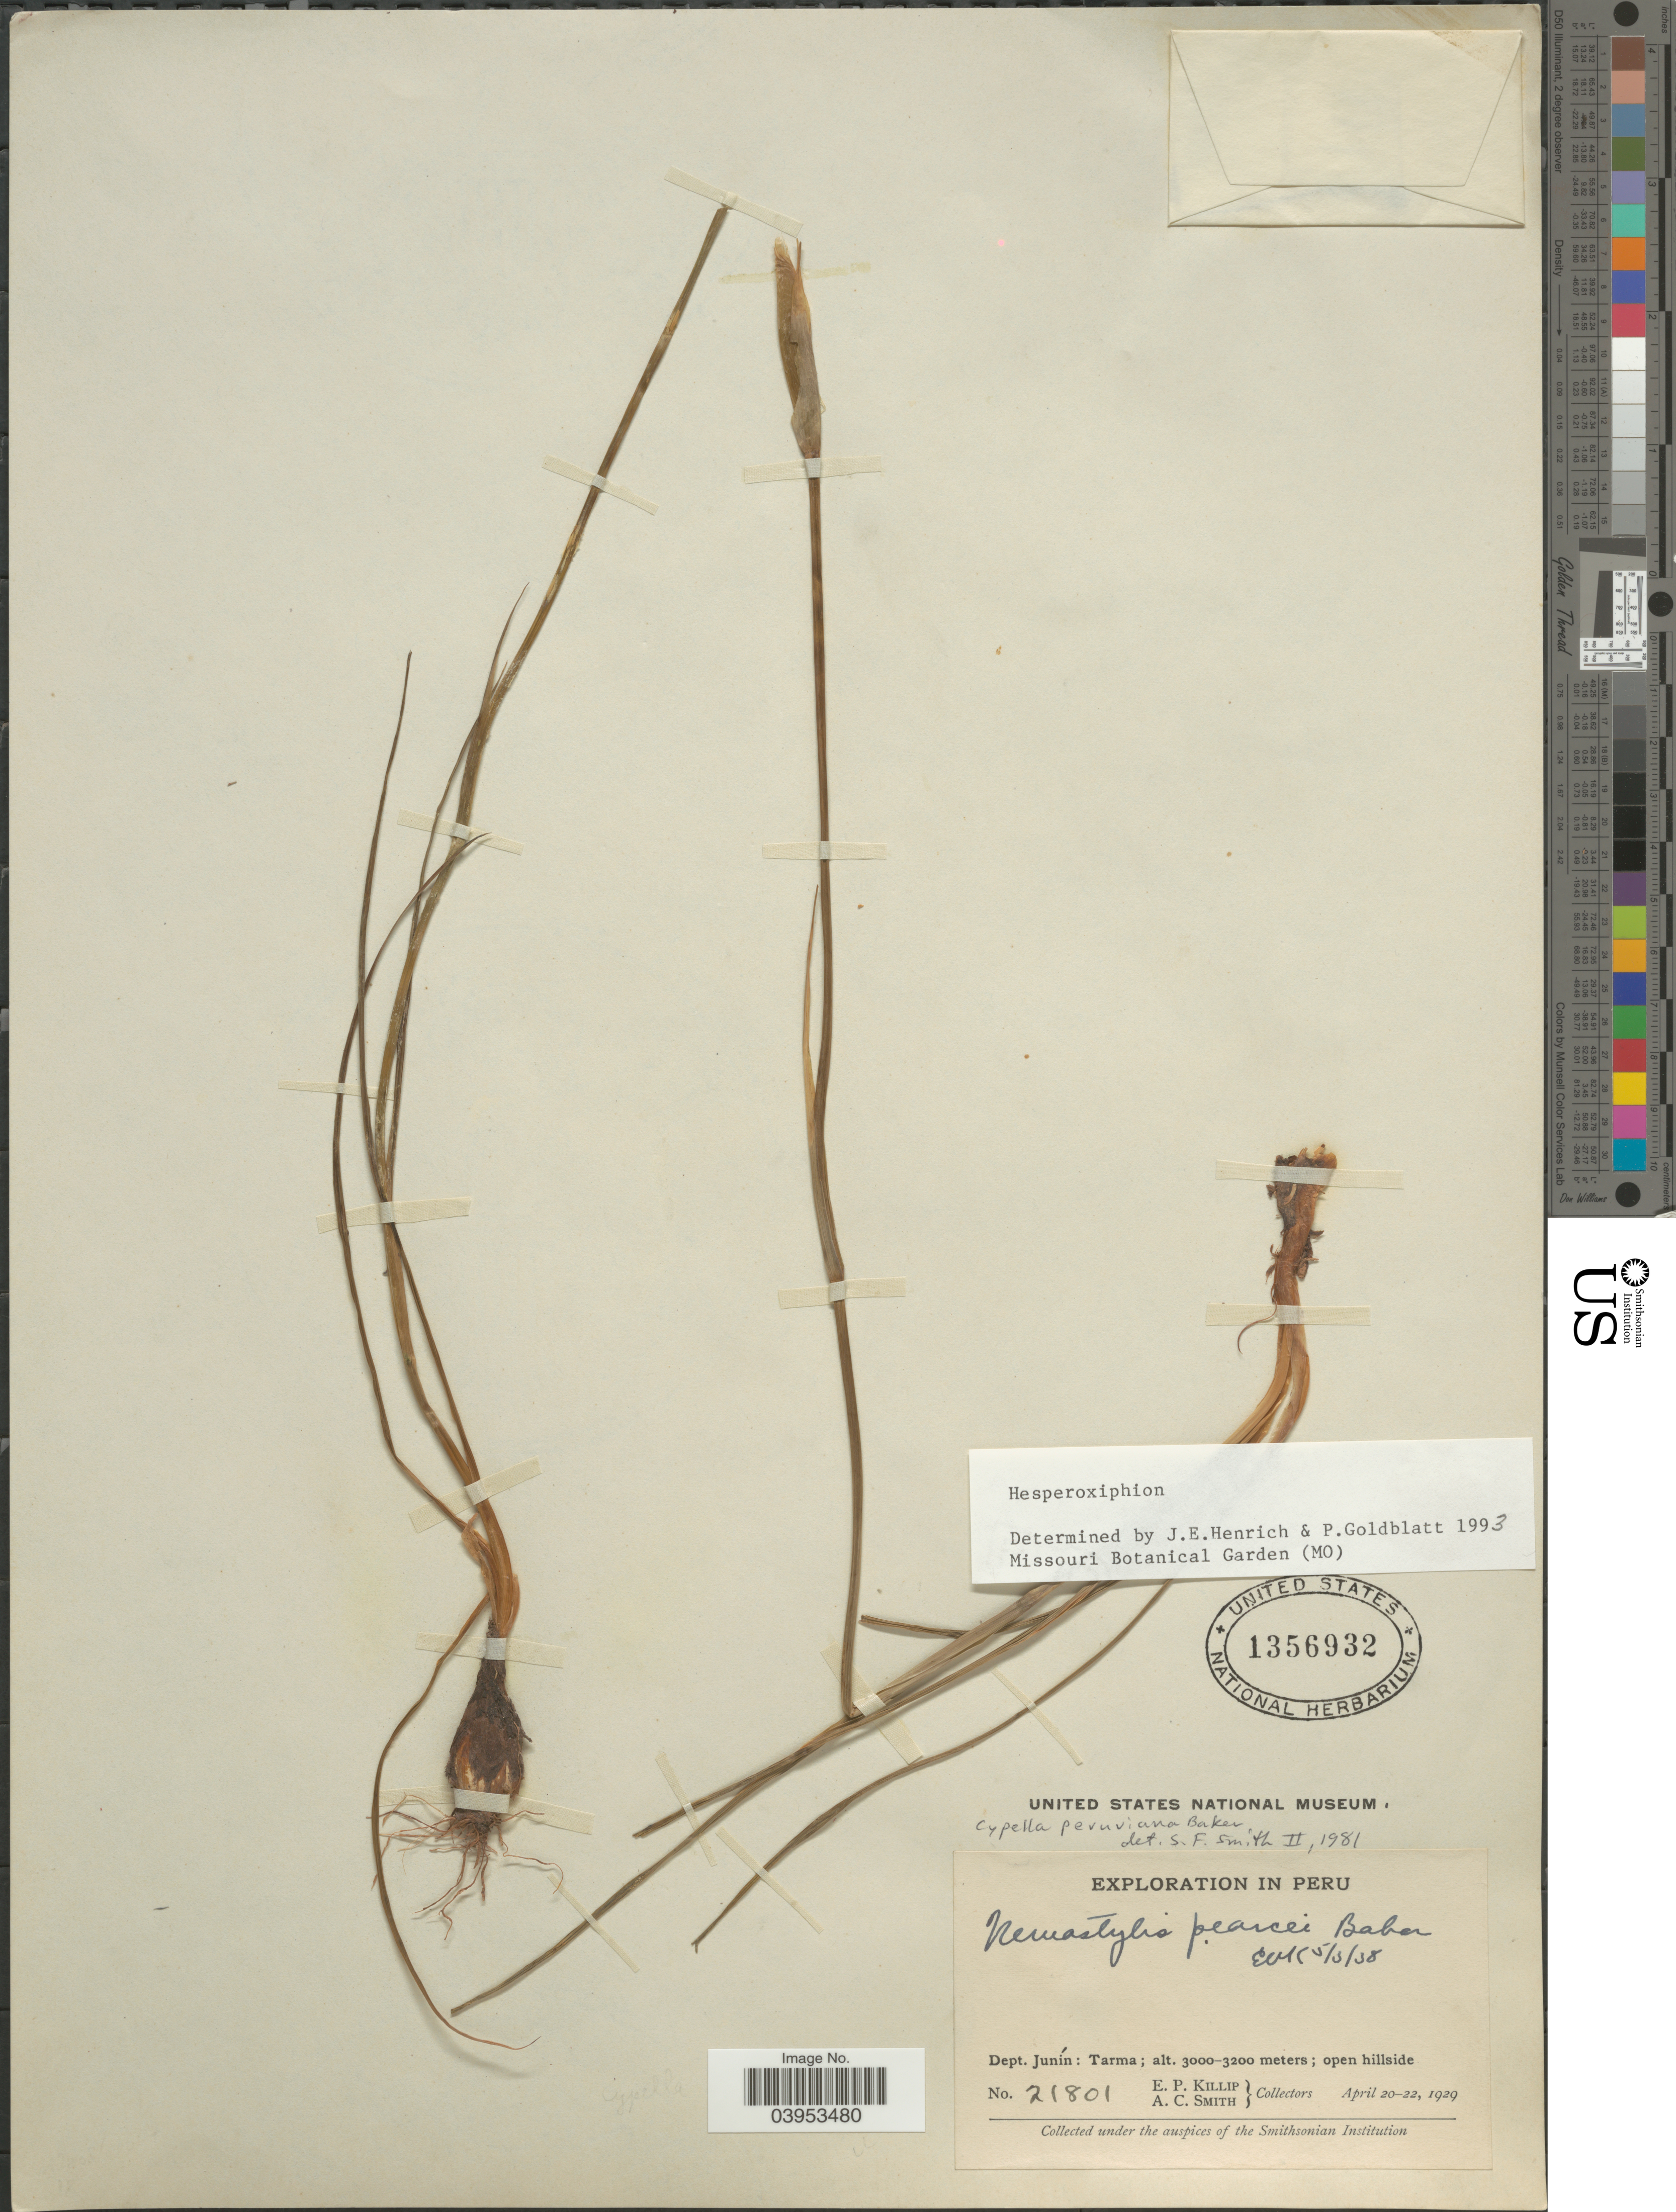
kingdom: Plantae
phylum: Tracheophyta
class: Liliopsida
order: Asparagales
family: Iridaceae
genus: Hesperoxiphion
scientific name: Hesperoxiphion sp.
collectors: E. P. Killip & A. C. Smith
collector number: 21801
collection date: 1929-04-20/1929-04-22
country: Peru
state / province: Junín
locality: Dept. Junín: Tarma.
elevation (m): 3000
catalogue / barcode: US 1356932